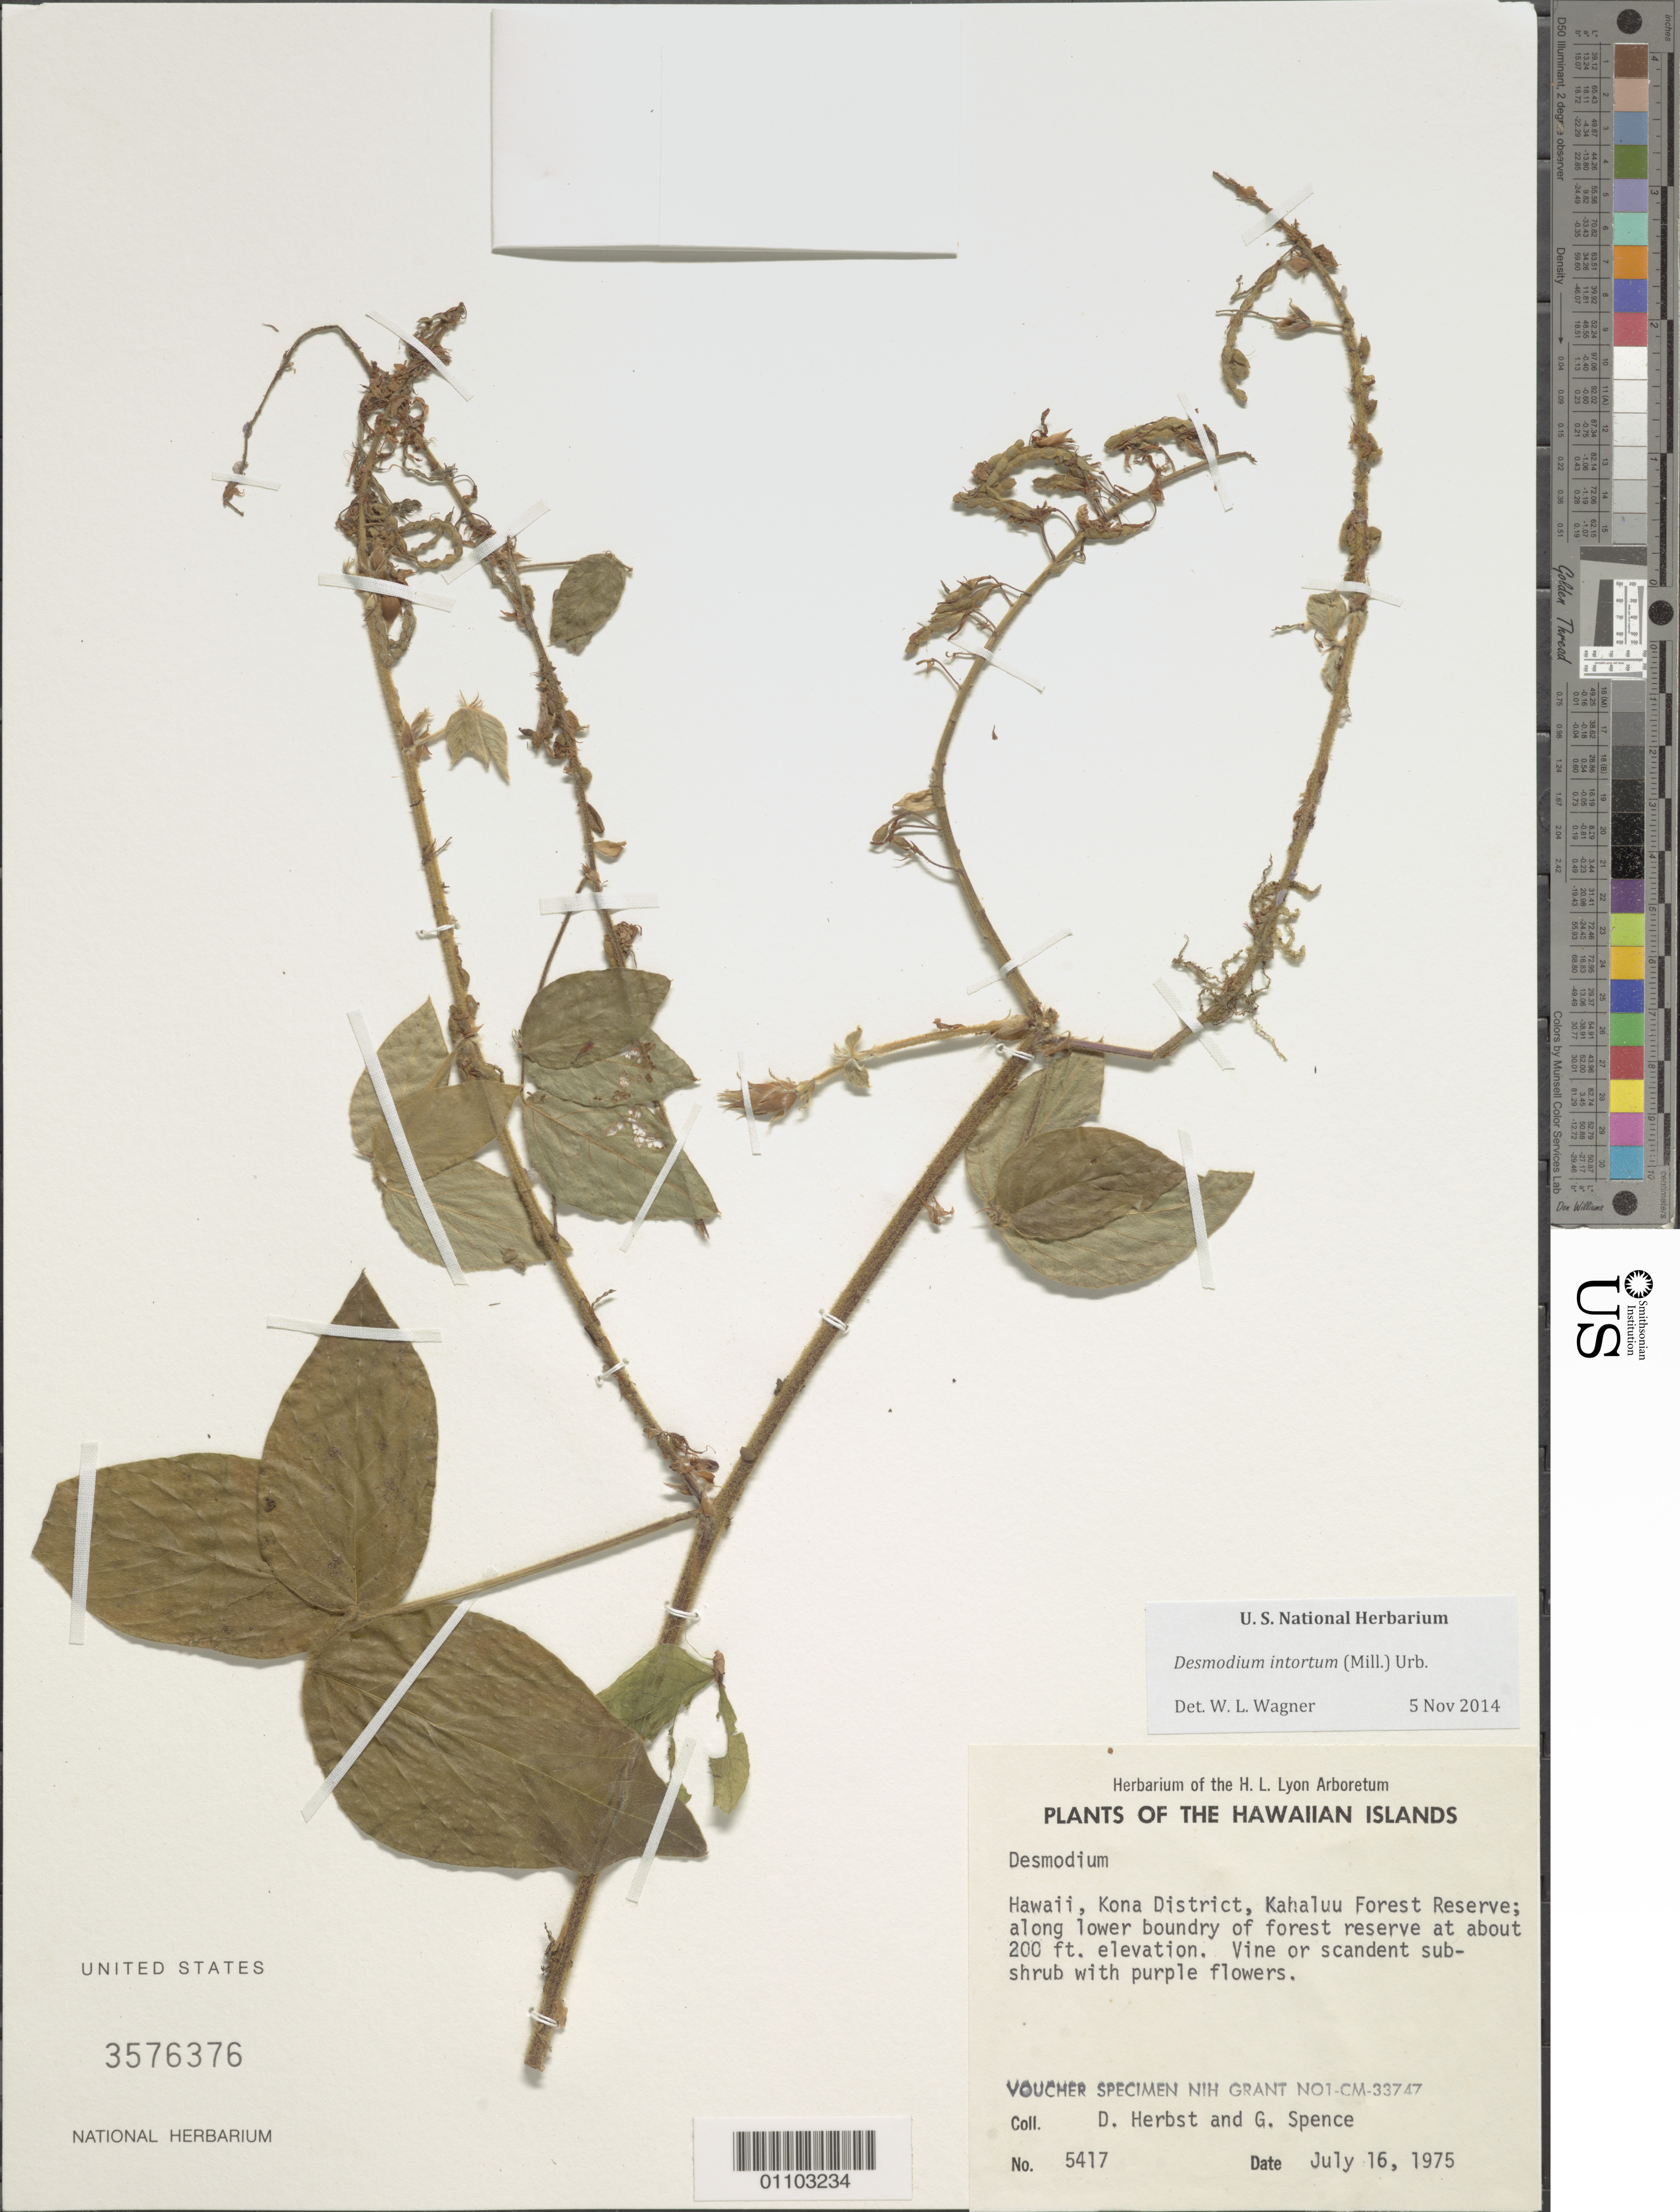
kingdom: Plantae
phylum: Tracheophyta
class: Magnoliopsida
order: Fabales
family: Fabaceae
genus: Desmodium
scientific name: Desmodium intortum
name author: (Mill.) Urb.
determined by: Wagner, W. L., (BOT), Smithsonian Institution - National Museum of Natural History (UNITED STATES)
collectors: D. R. Herbst & G. Spence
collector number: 5417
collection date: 1975-07-16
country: United States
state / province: Hawaii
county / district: Hawaii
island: Hawaii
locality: Kona District, Kahaluu Forest Reserve, along lower boundary of forest reserve.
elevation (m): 61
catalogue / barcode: US 3576376